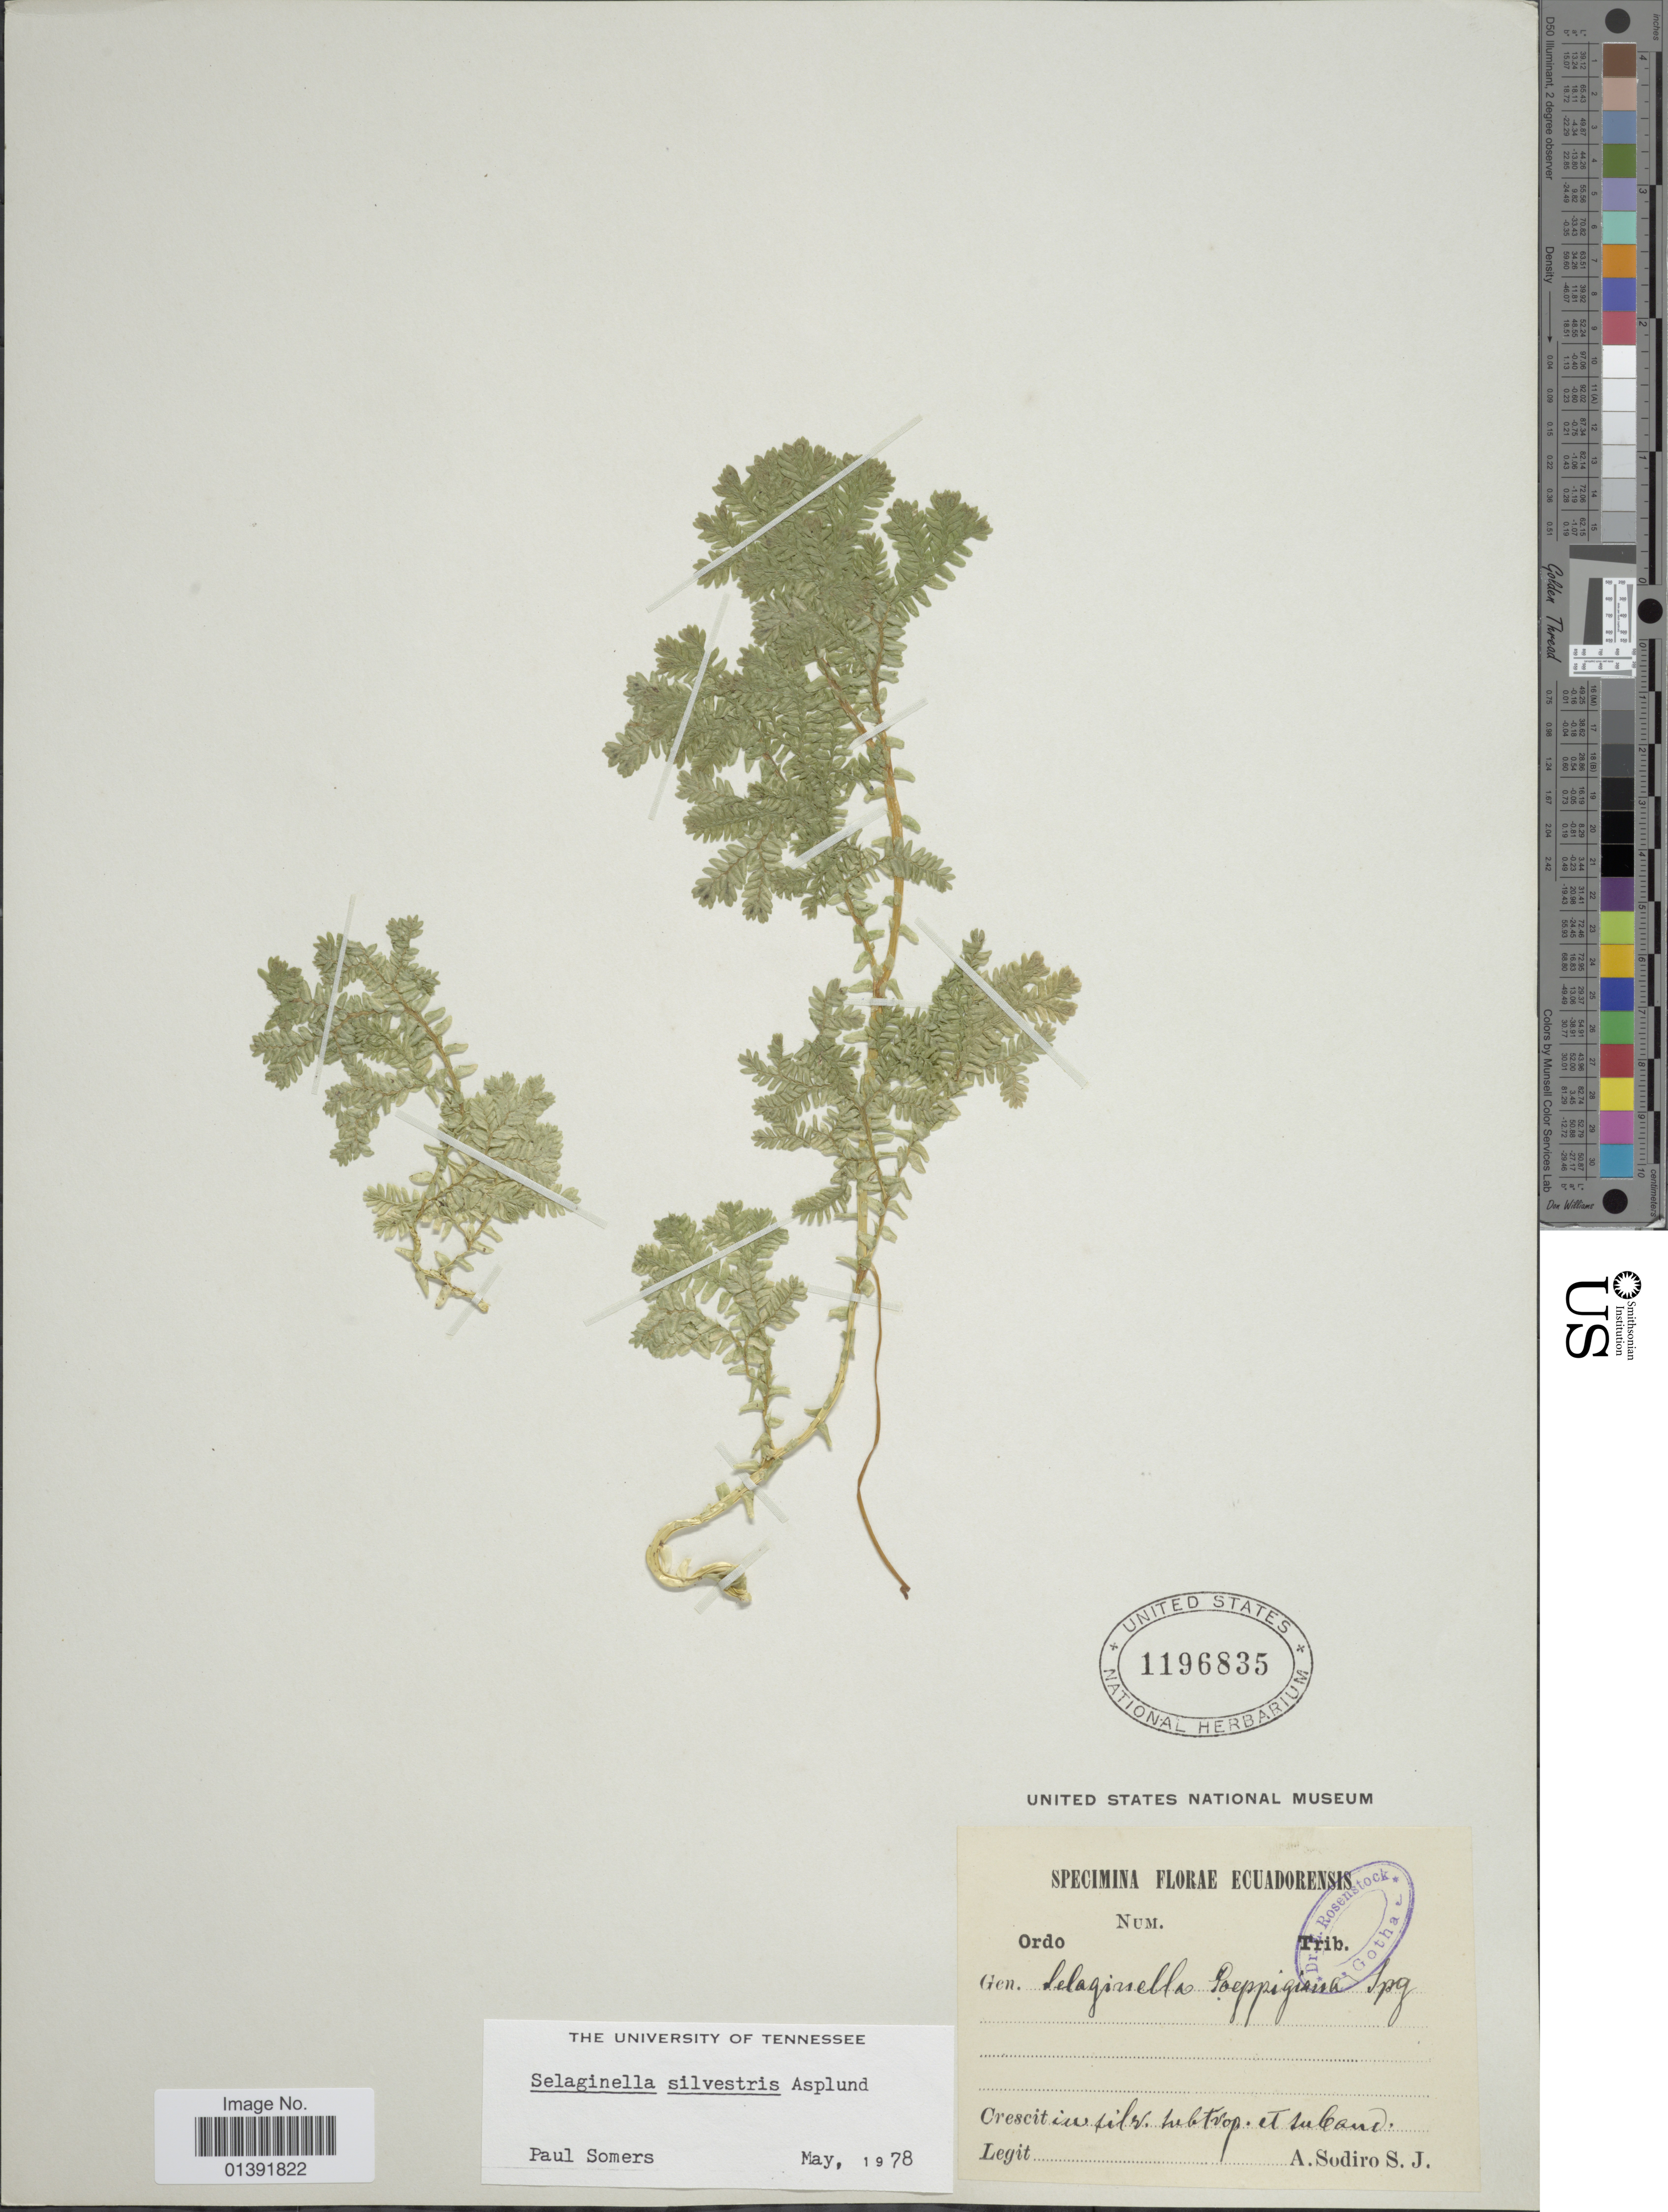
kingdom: Plantae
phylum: Tracheophyta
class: Lycopodiopsida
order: Selaginellales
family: Selaginellaceae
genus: Selaginella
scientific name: Selaginella silvestris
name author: Aspl.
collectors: A. Sodiro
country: Ecuador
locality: In silv. subtrop et suband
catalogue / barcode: US 1196835